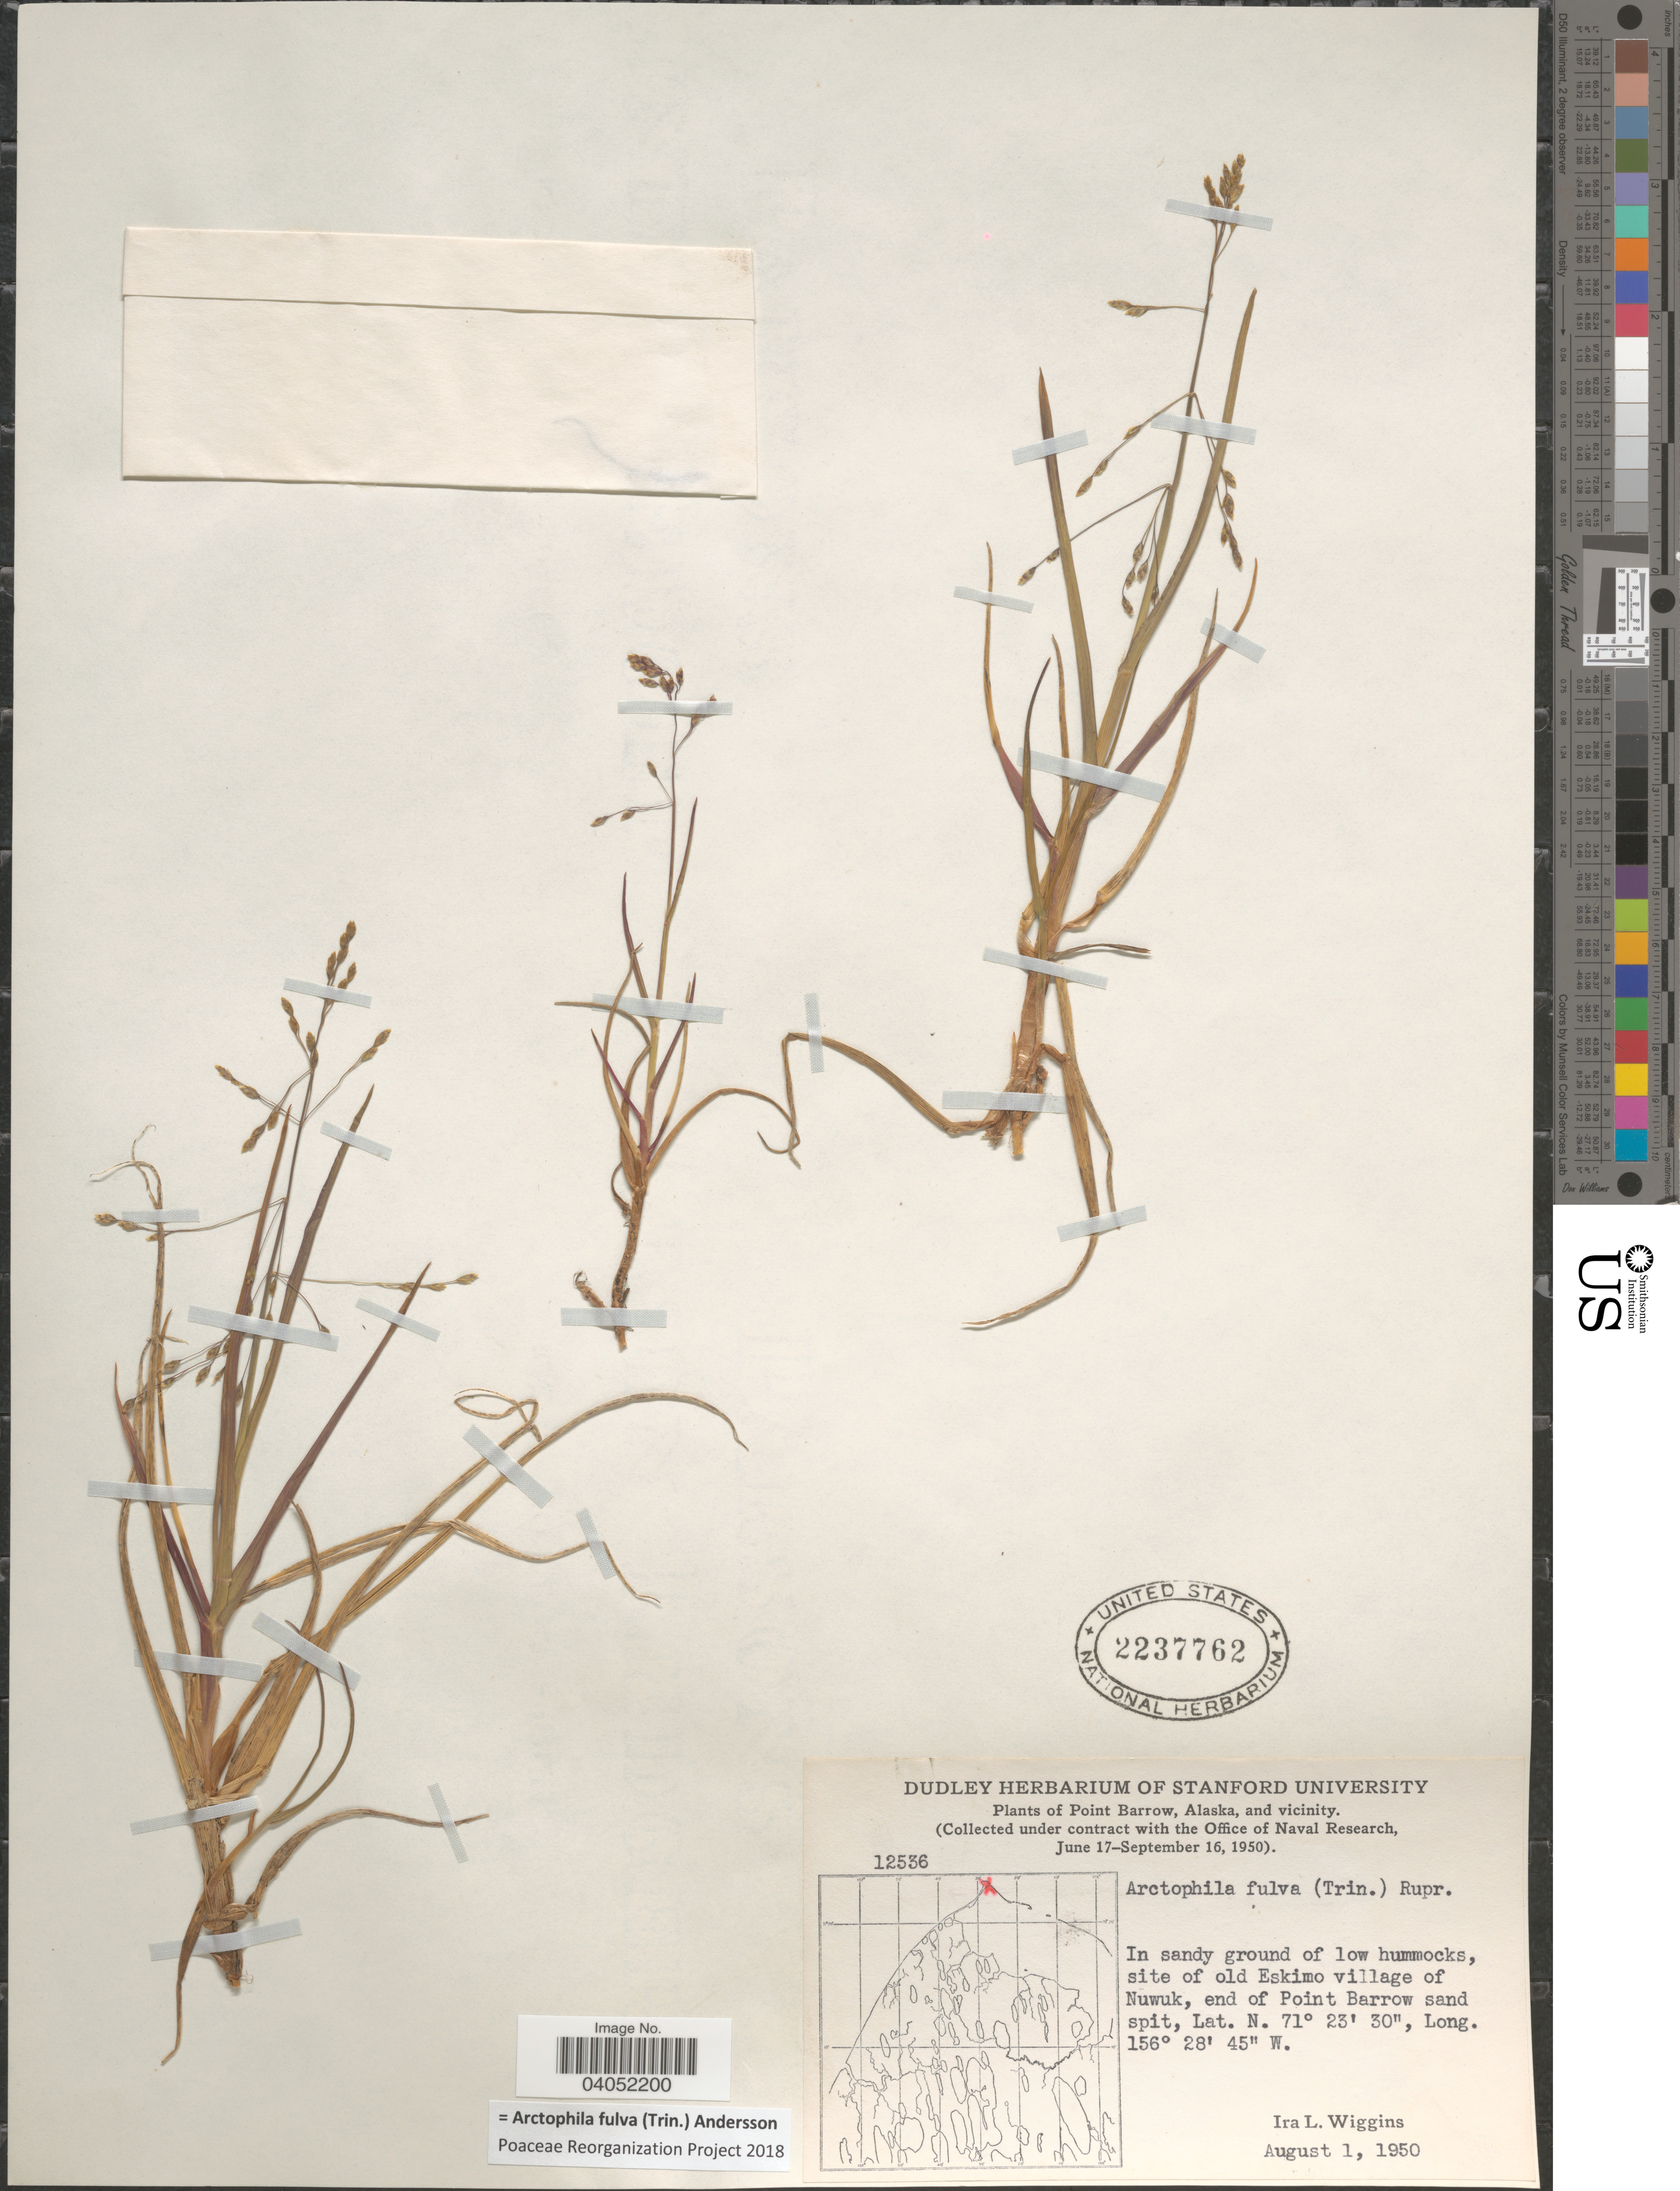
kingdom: Plantae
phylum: Tracheophyta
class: Liliopsida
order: Poales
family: Poaceae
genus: Arctophila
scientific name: Arctophila fulva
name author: (Trin.) Andersson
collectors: I. L. Wiggins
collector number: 12536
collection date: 1950-08-01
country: United States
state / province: Alaska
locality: Point Barrow, Alaska, and vicinity. Site of old Eskimo village of Nuwuk, end of Point Barrow sand spit.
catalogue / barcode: US 2237762